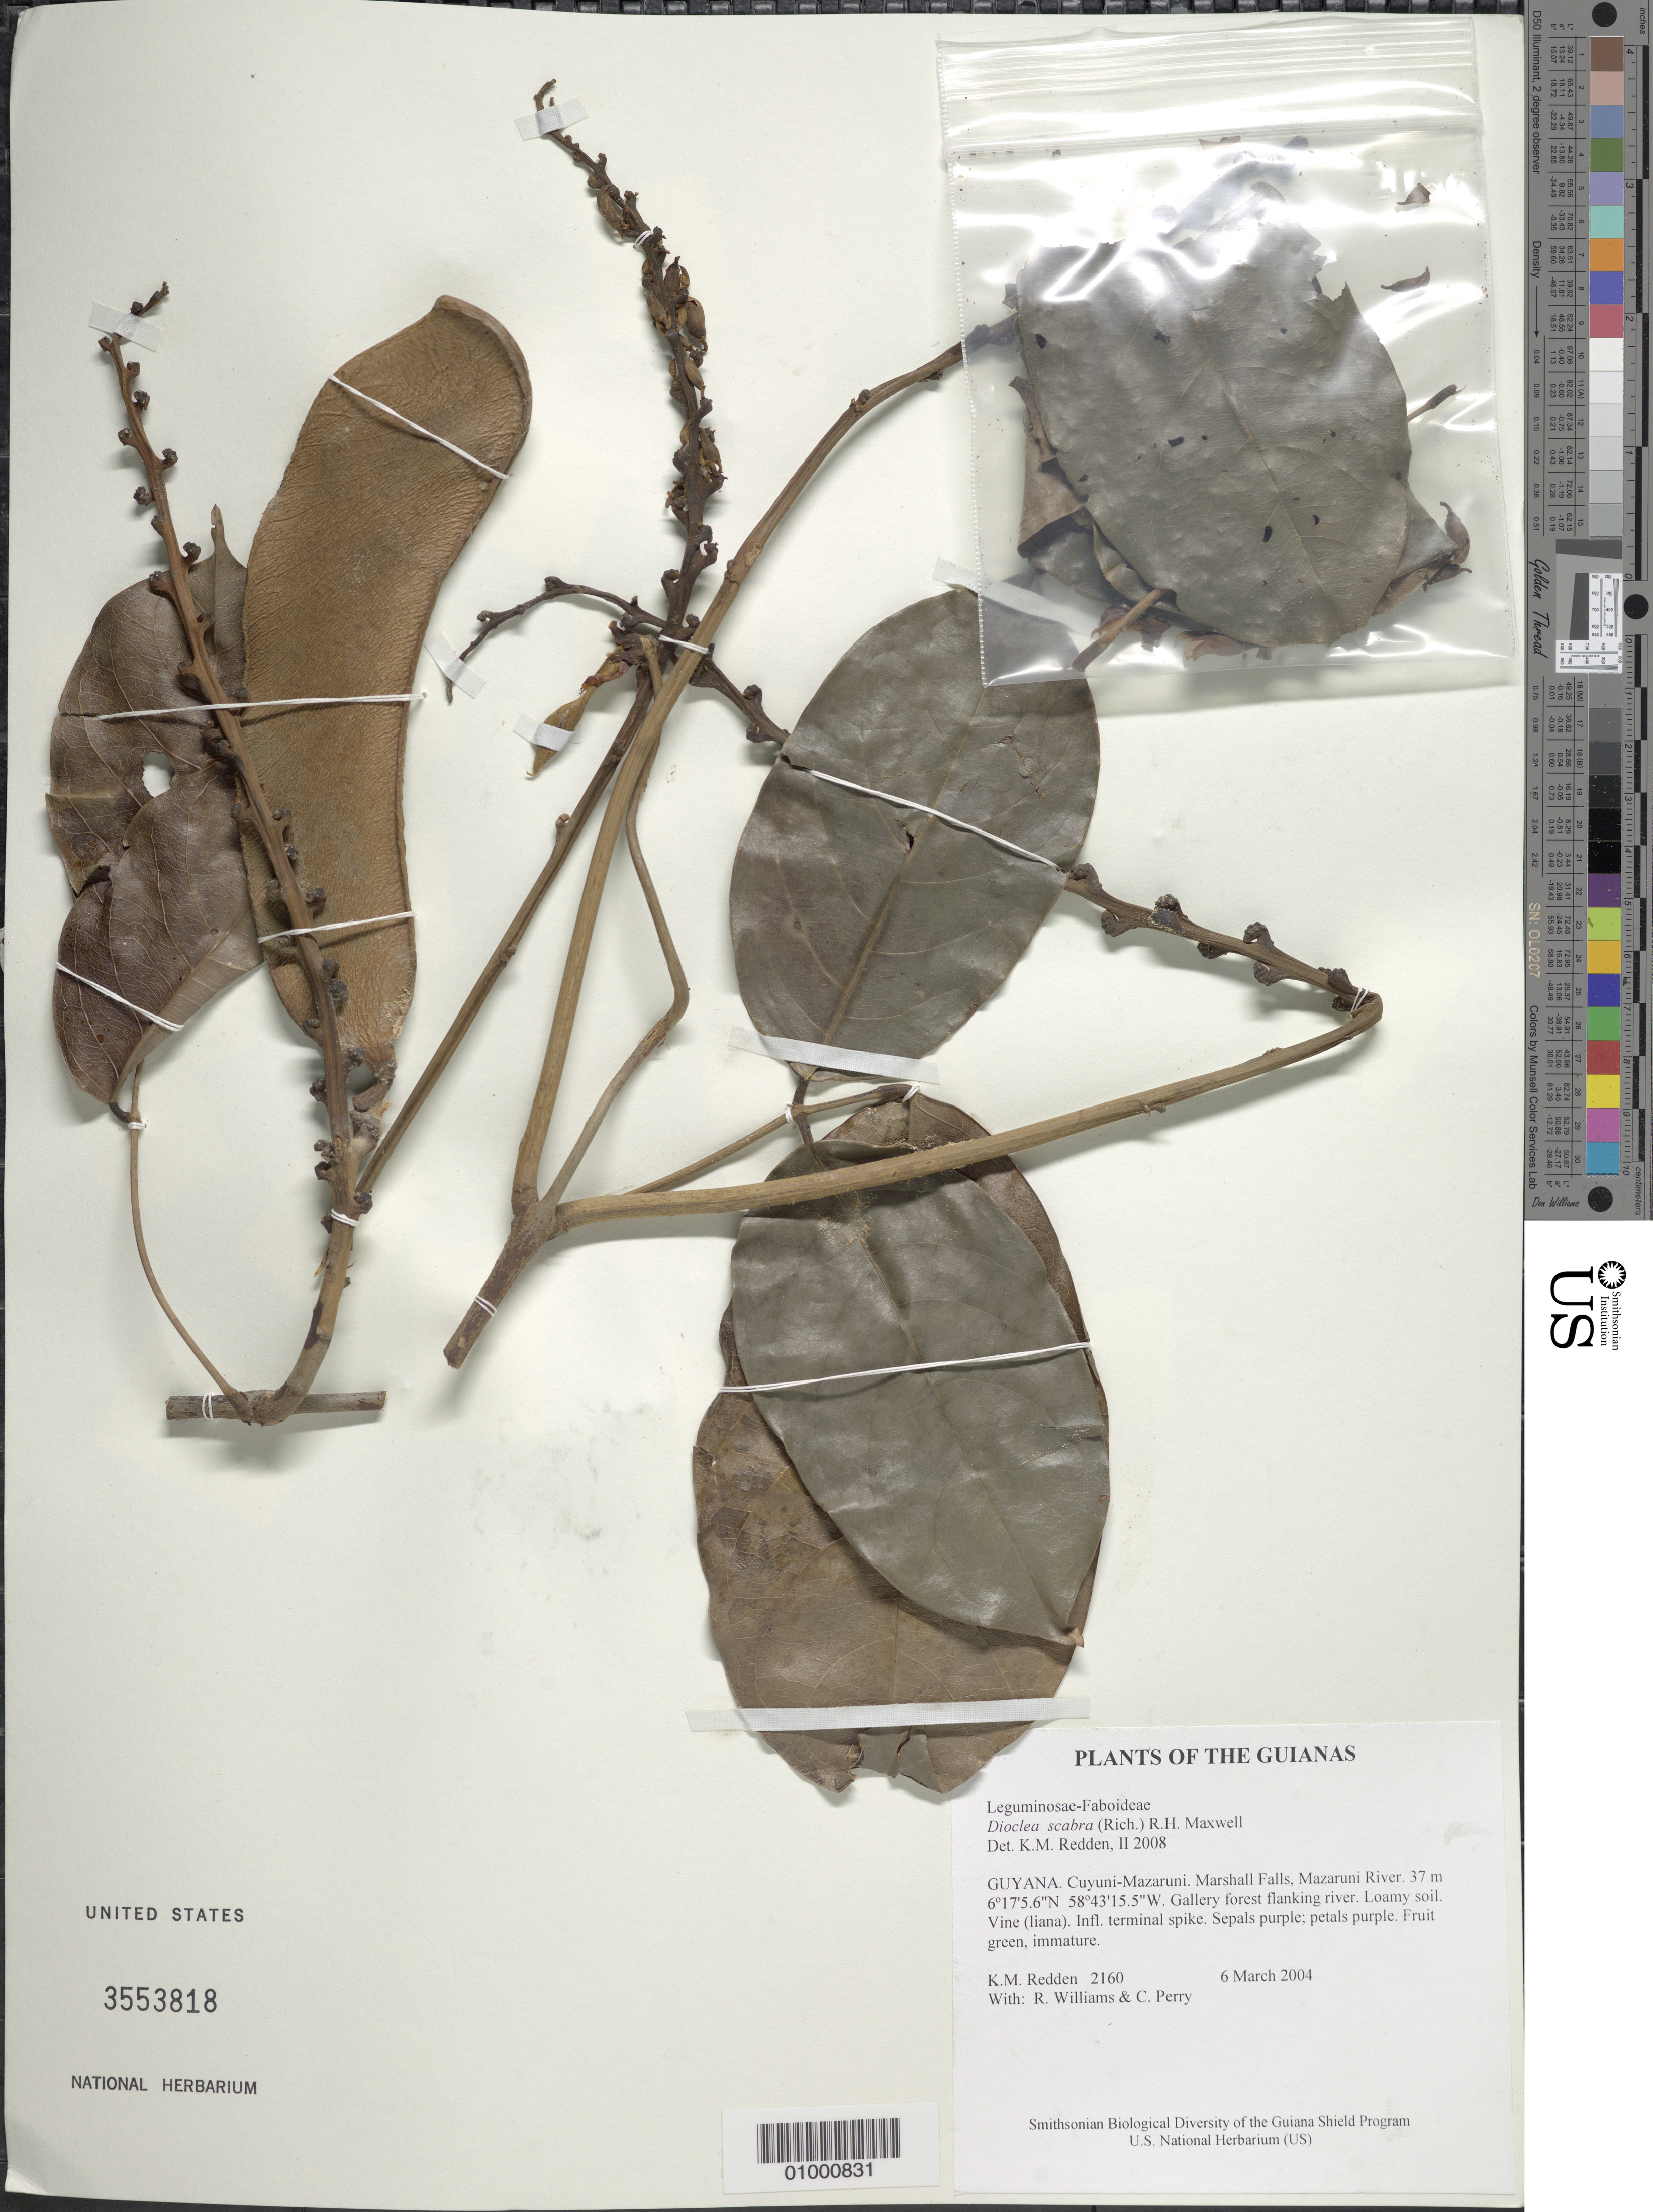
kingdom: Plantae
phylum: Tracheophyta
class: Magnoliopsida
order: Fabales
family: Fabaceae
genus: Macropsychanthus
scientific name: Macropsychanthus scaber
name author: (Rich.) L.P. Queiroz & Snak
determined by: Strong, Mark T., (BOT), Smithsonian Institution - National Museum of Natural History (UNITED STATES)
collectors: K. M. Redden, R. Williams & C. Perry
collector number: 2160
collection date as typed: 6 March 2004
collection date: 2004-03-06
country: Guyana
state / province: Cuyuni-Mazaruni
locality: Marshall Falls, Mazaruni River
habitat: Gallery forest flanking river. Loamy soil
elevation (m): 37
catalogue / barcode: US 3553818